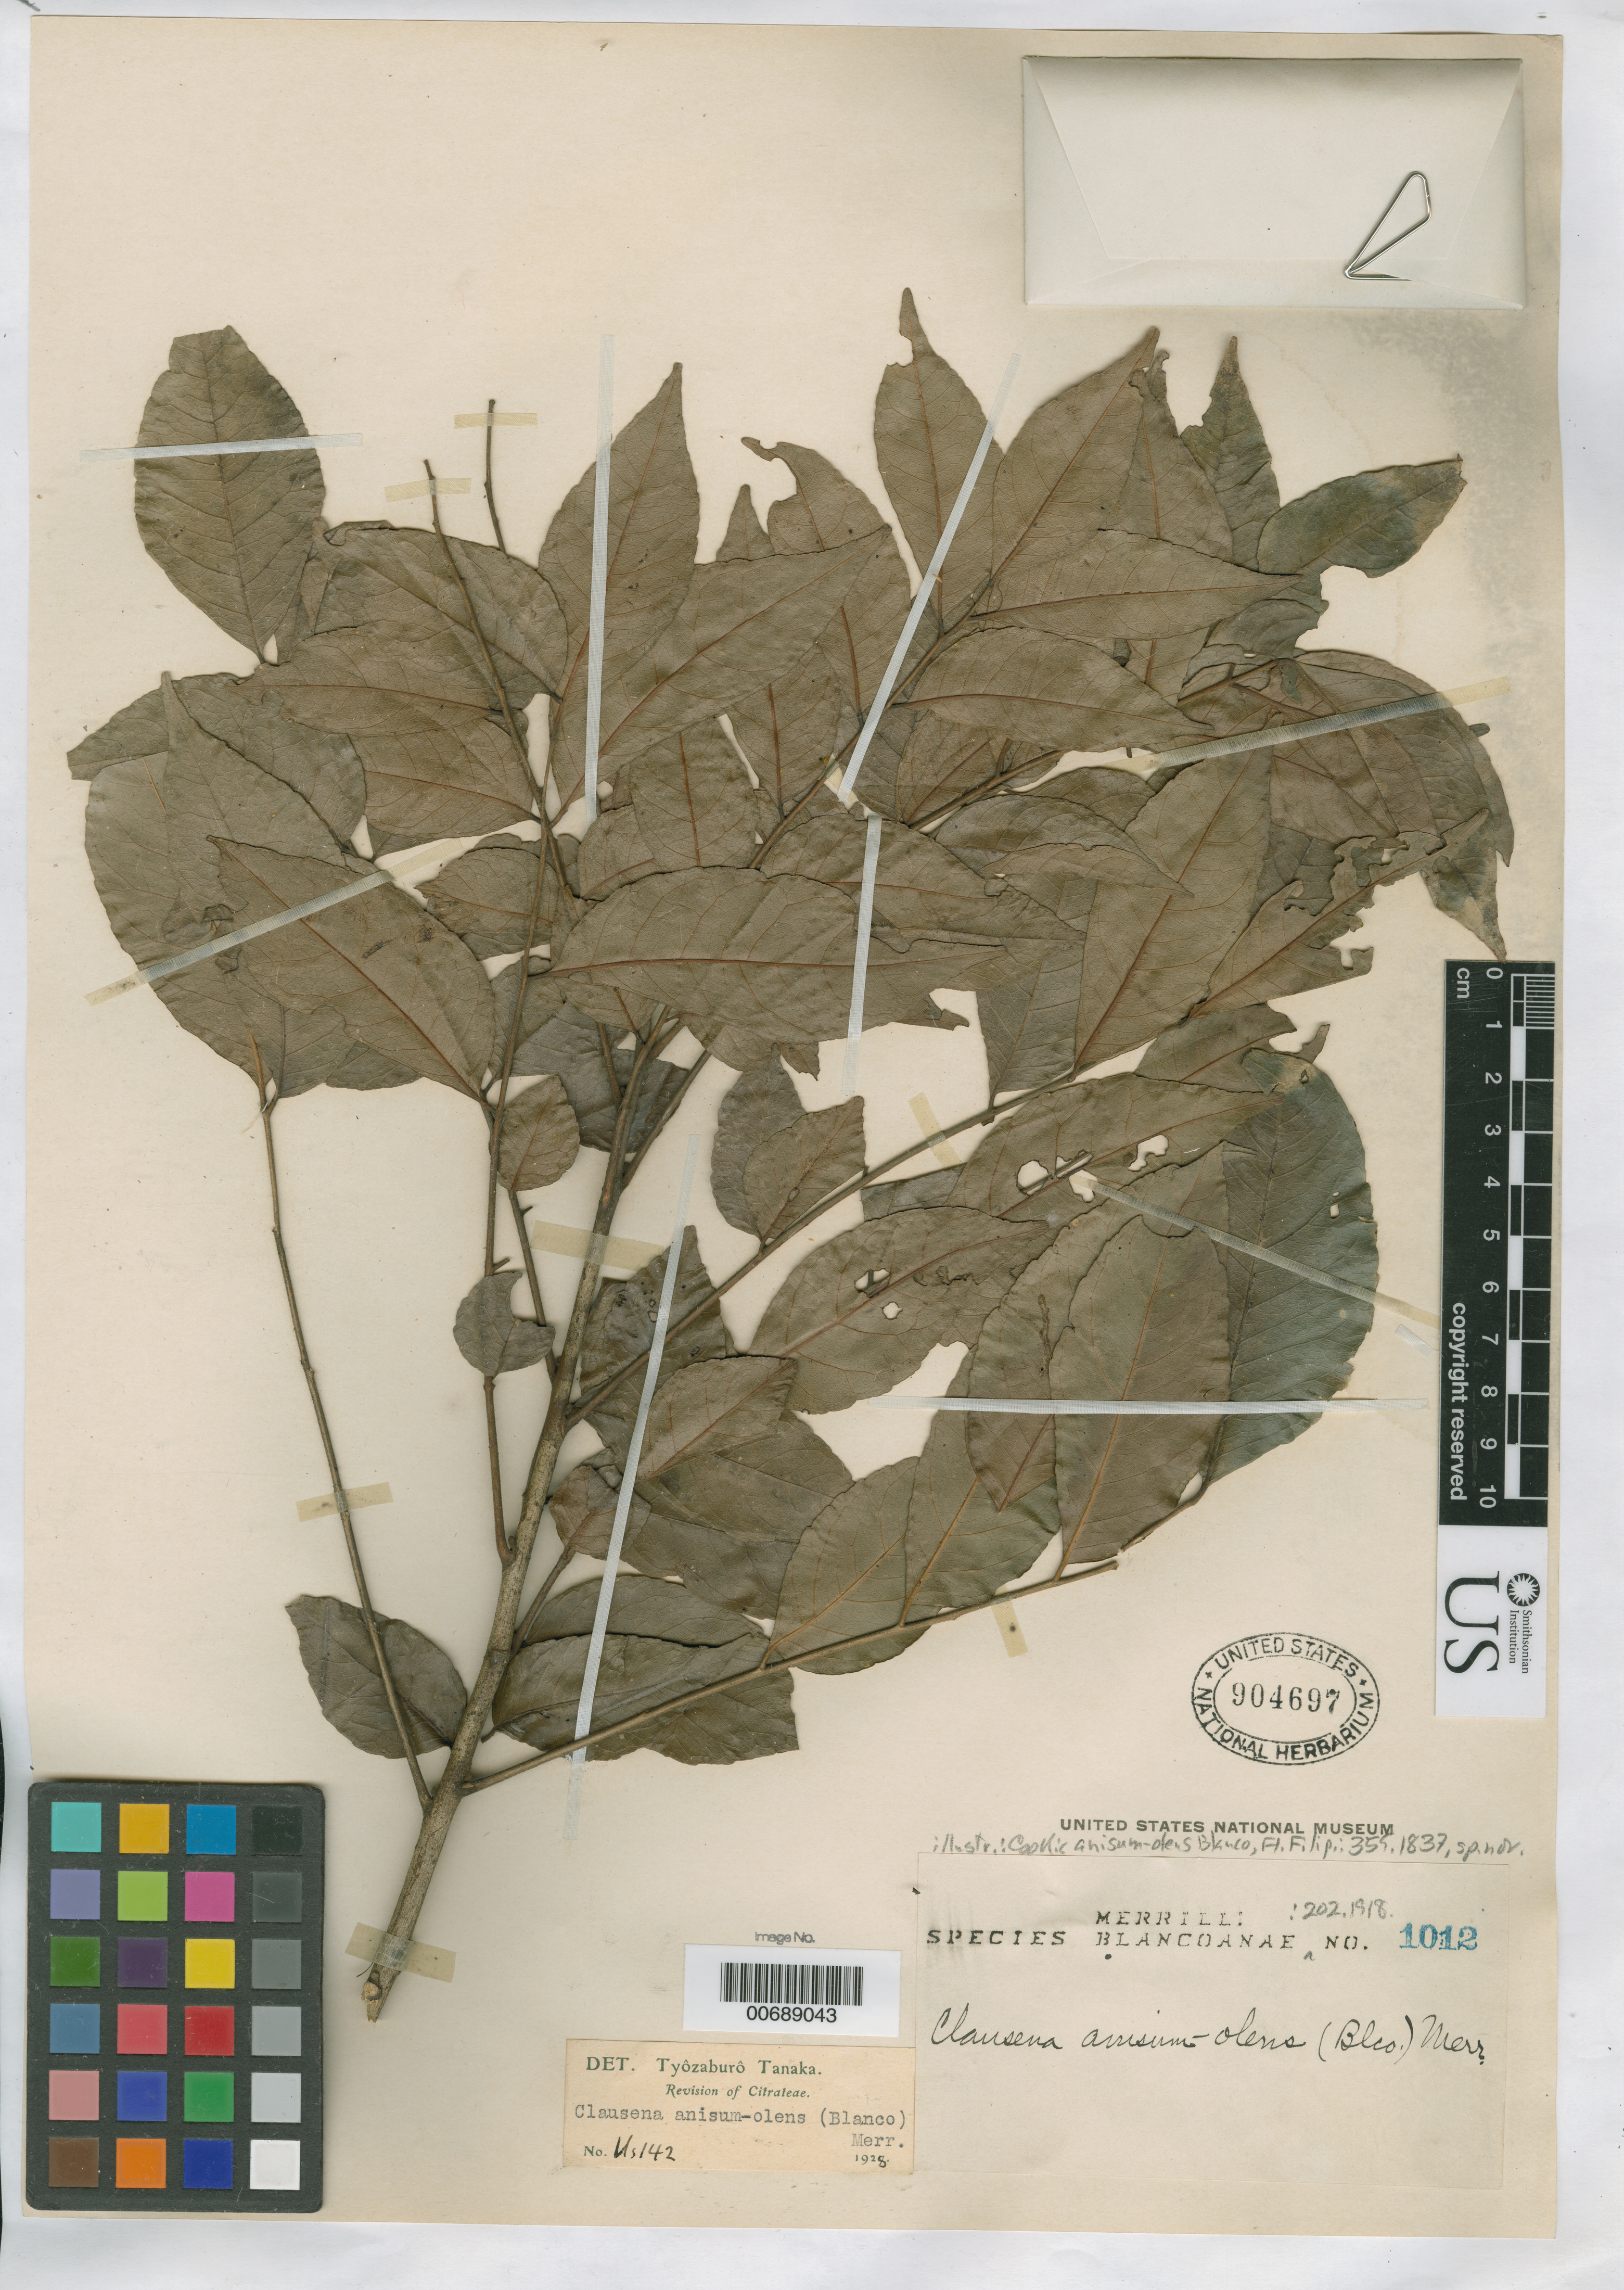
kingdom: Plantae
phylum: Tracheophyta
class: Magnoliopsida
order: Sapindales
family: Rutaceae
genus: Cookia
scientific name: Cookia anisum-olens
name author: Blanco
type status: Isoneotype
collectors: E. D. Merrill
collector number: Sp. Blancoan. 1012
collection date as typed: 1916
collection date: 1916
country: Philippines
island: Luzon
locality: Rizal Province.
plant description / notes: Epithet as "anisodora" in ed. 2.; This sheet without original collection label or Merrill's notes (unlike other US duplicates of his Sp. Blancoan. specimens); data taken from citation in Molino 1994.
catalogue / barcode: US 904697